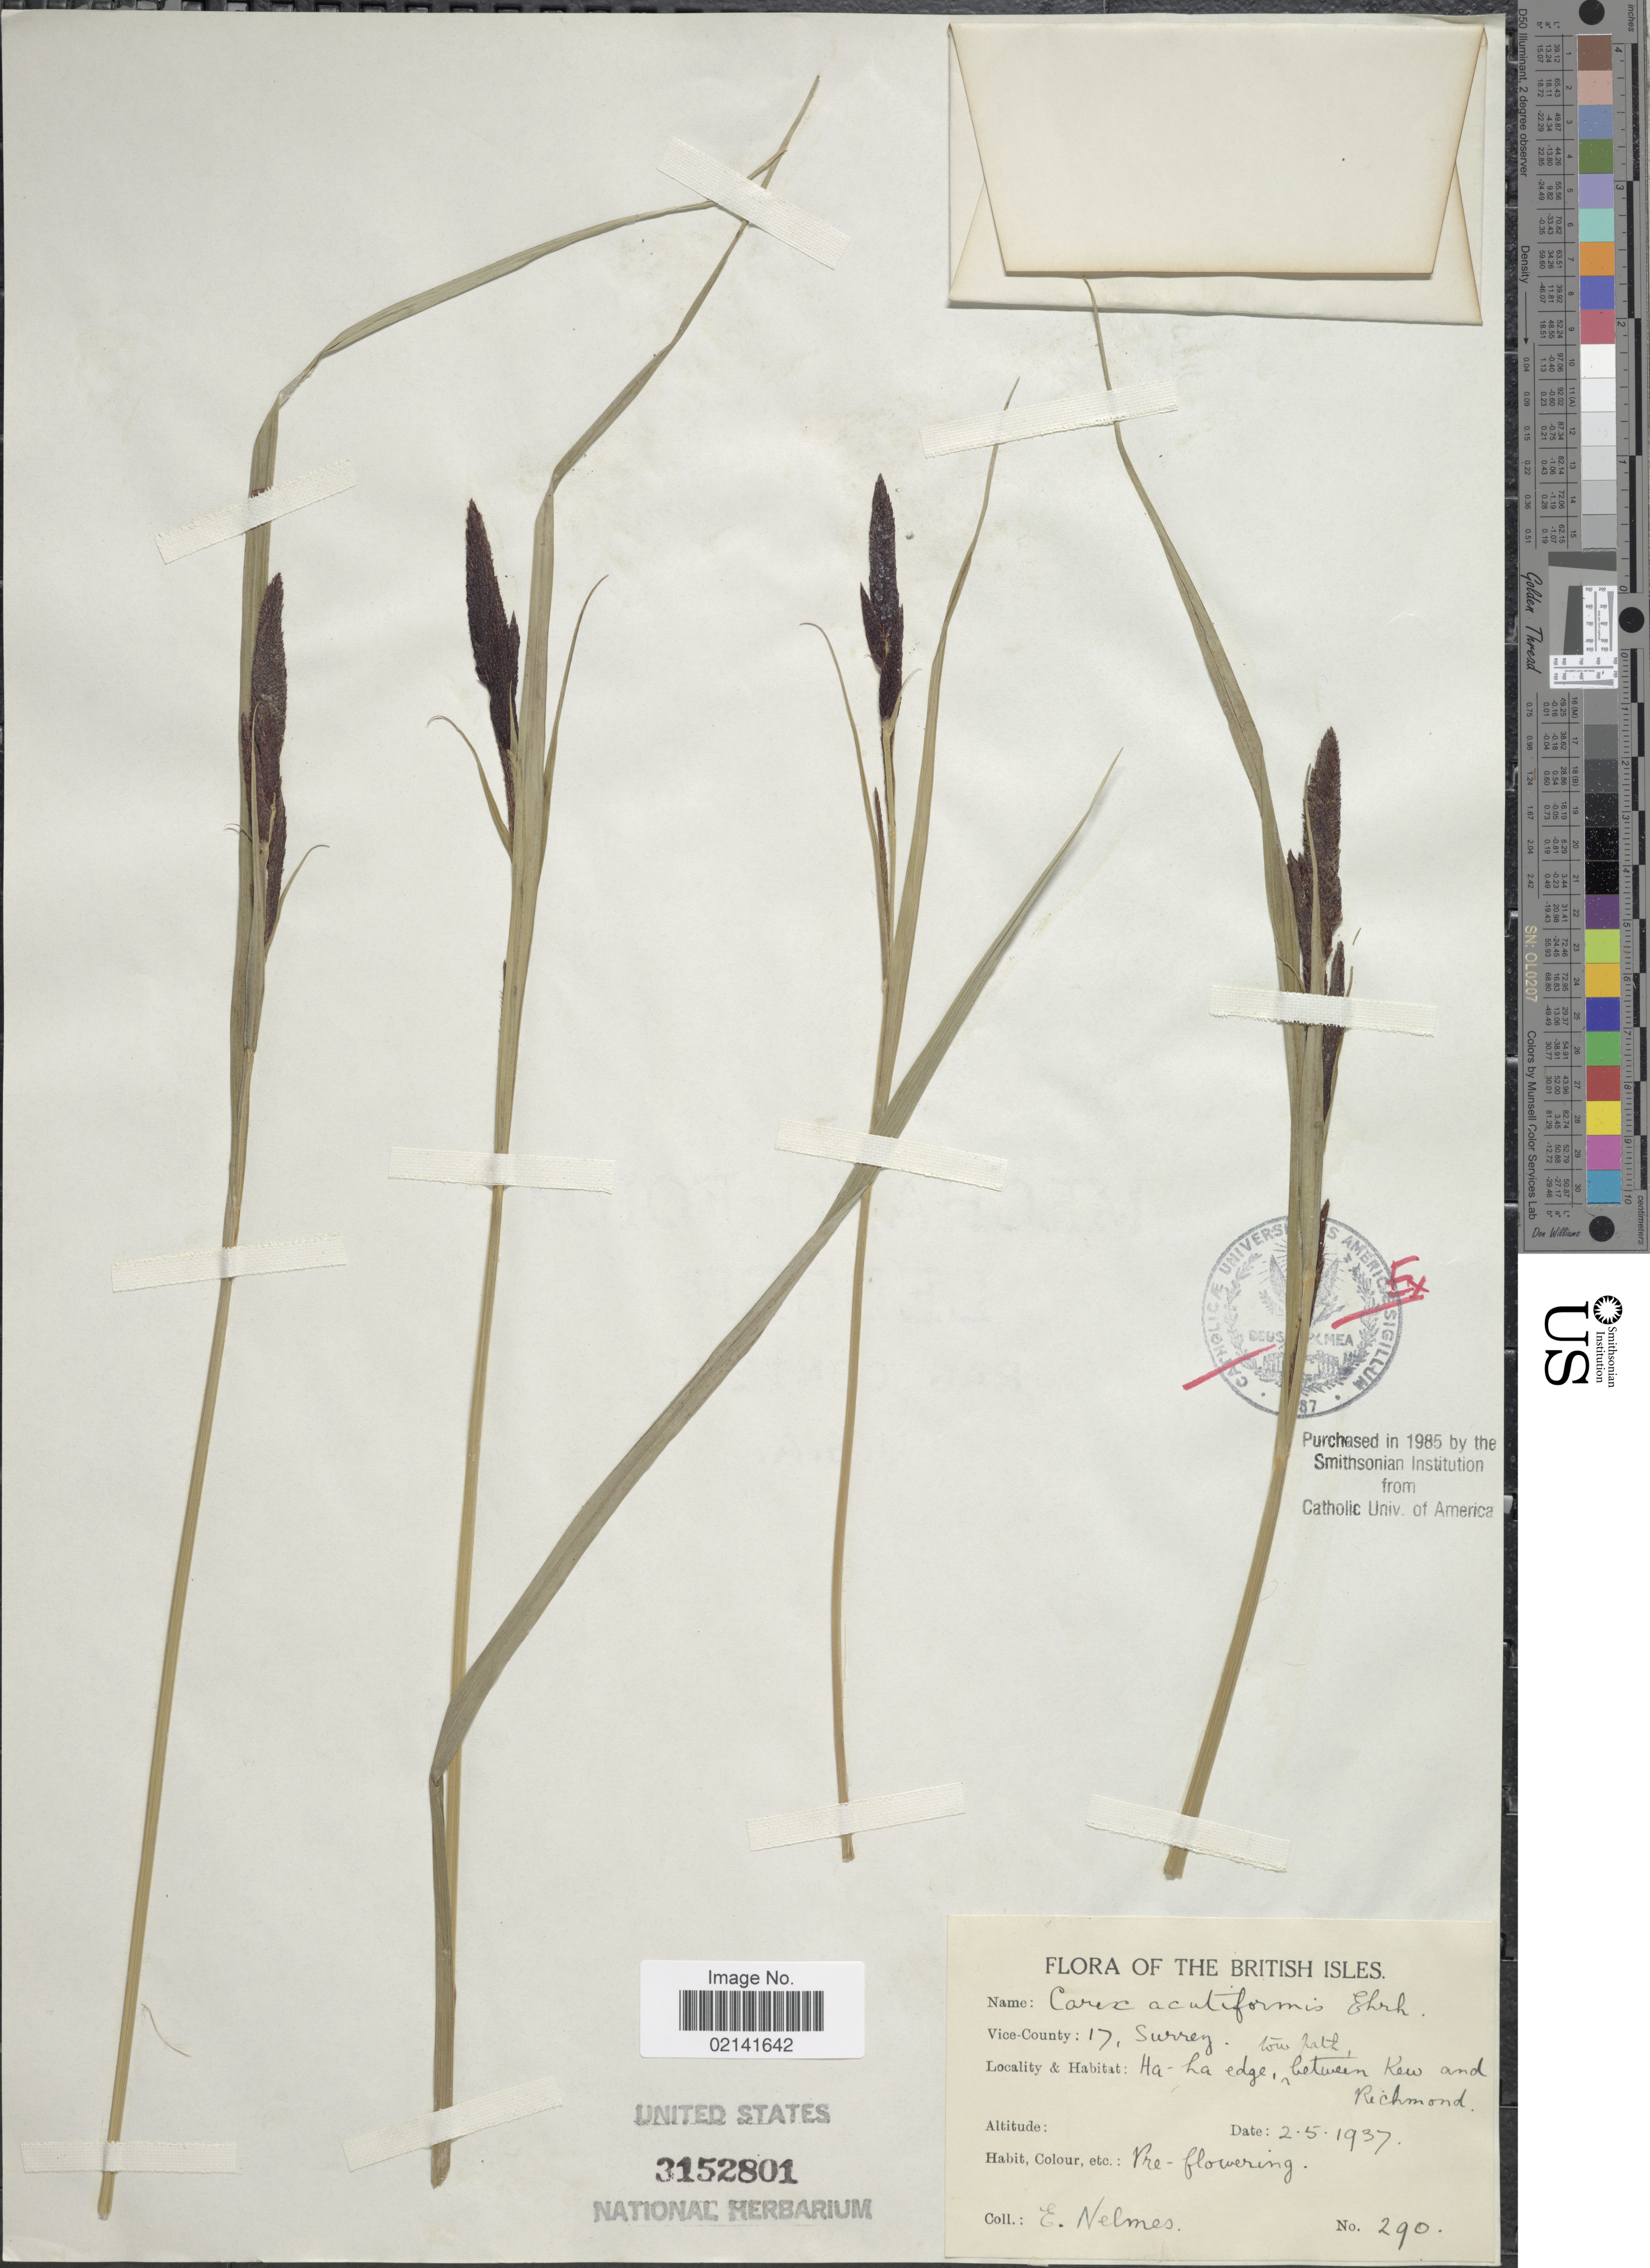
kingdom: Plantae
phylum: Tracheophyta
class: Liliopsida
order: Poales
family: Cyperaceae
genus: Carex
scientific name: Carex acutiformis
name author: Ehrh.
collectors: E. Nelmes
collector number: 290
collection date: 1937-05-02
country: United Kingdom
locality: British Isles, Vice County: 17, Surrey, Ha-La edge, between Kew and Richmond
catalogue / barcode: US 3152801